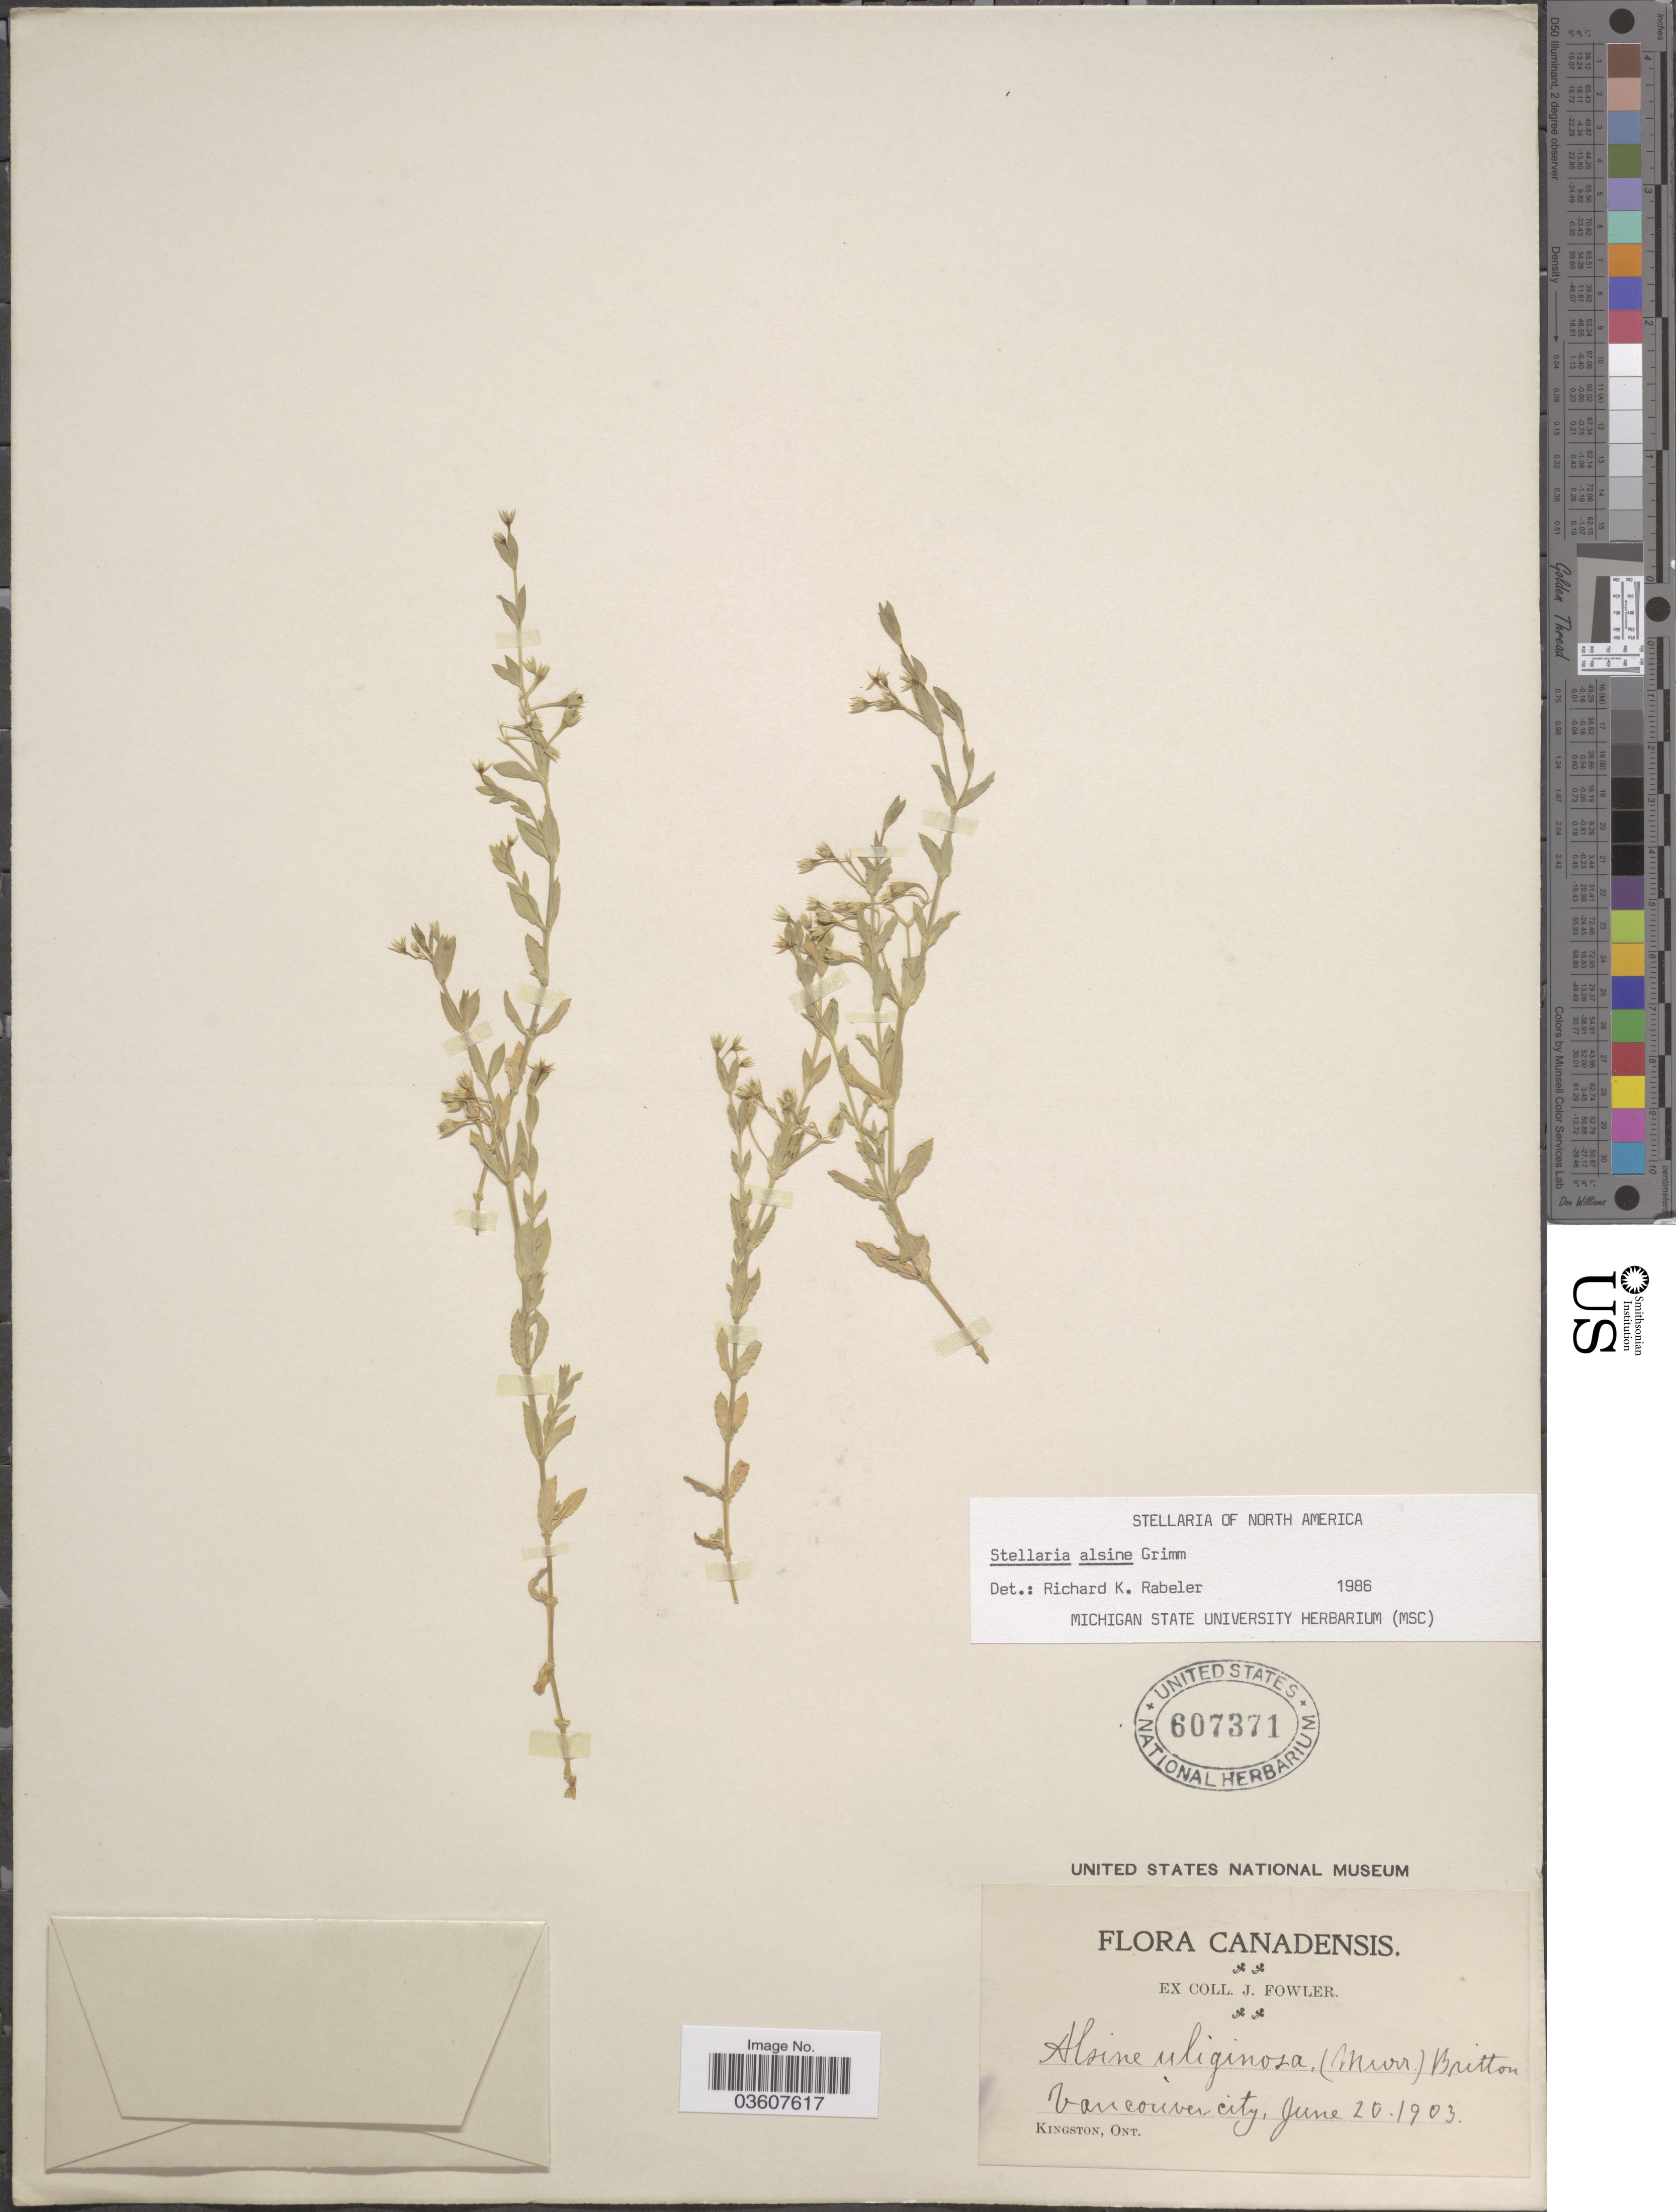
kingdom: Plantae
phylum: Tracheophyta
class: Magnoliopsida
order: Caryophyllales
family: Caryophyllaceae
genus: Stellaria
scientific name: Stellaria alsine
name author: Grimm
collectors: J. Fowler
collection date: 1903-06-20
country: Canada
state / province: British Columbia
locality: Vancouver City.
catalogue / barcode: US 607371